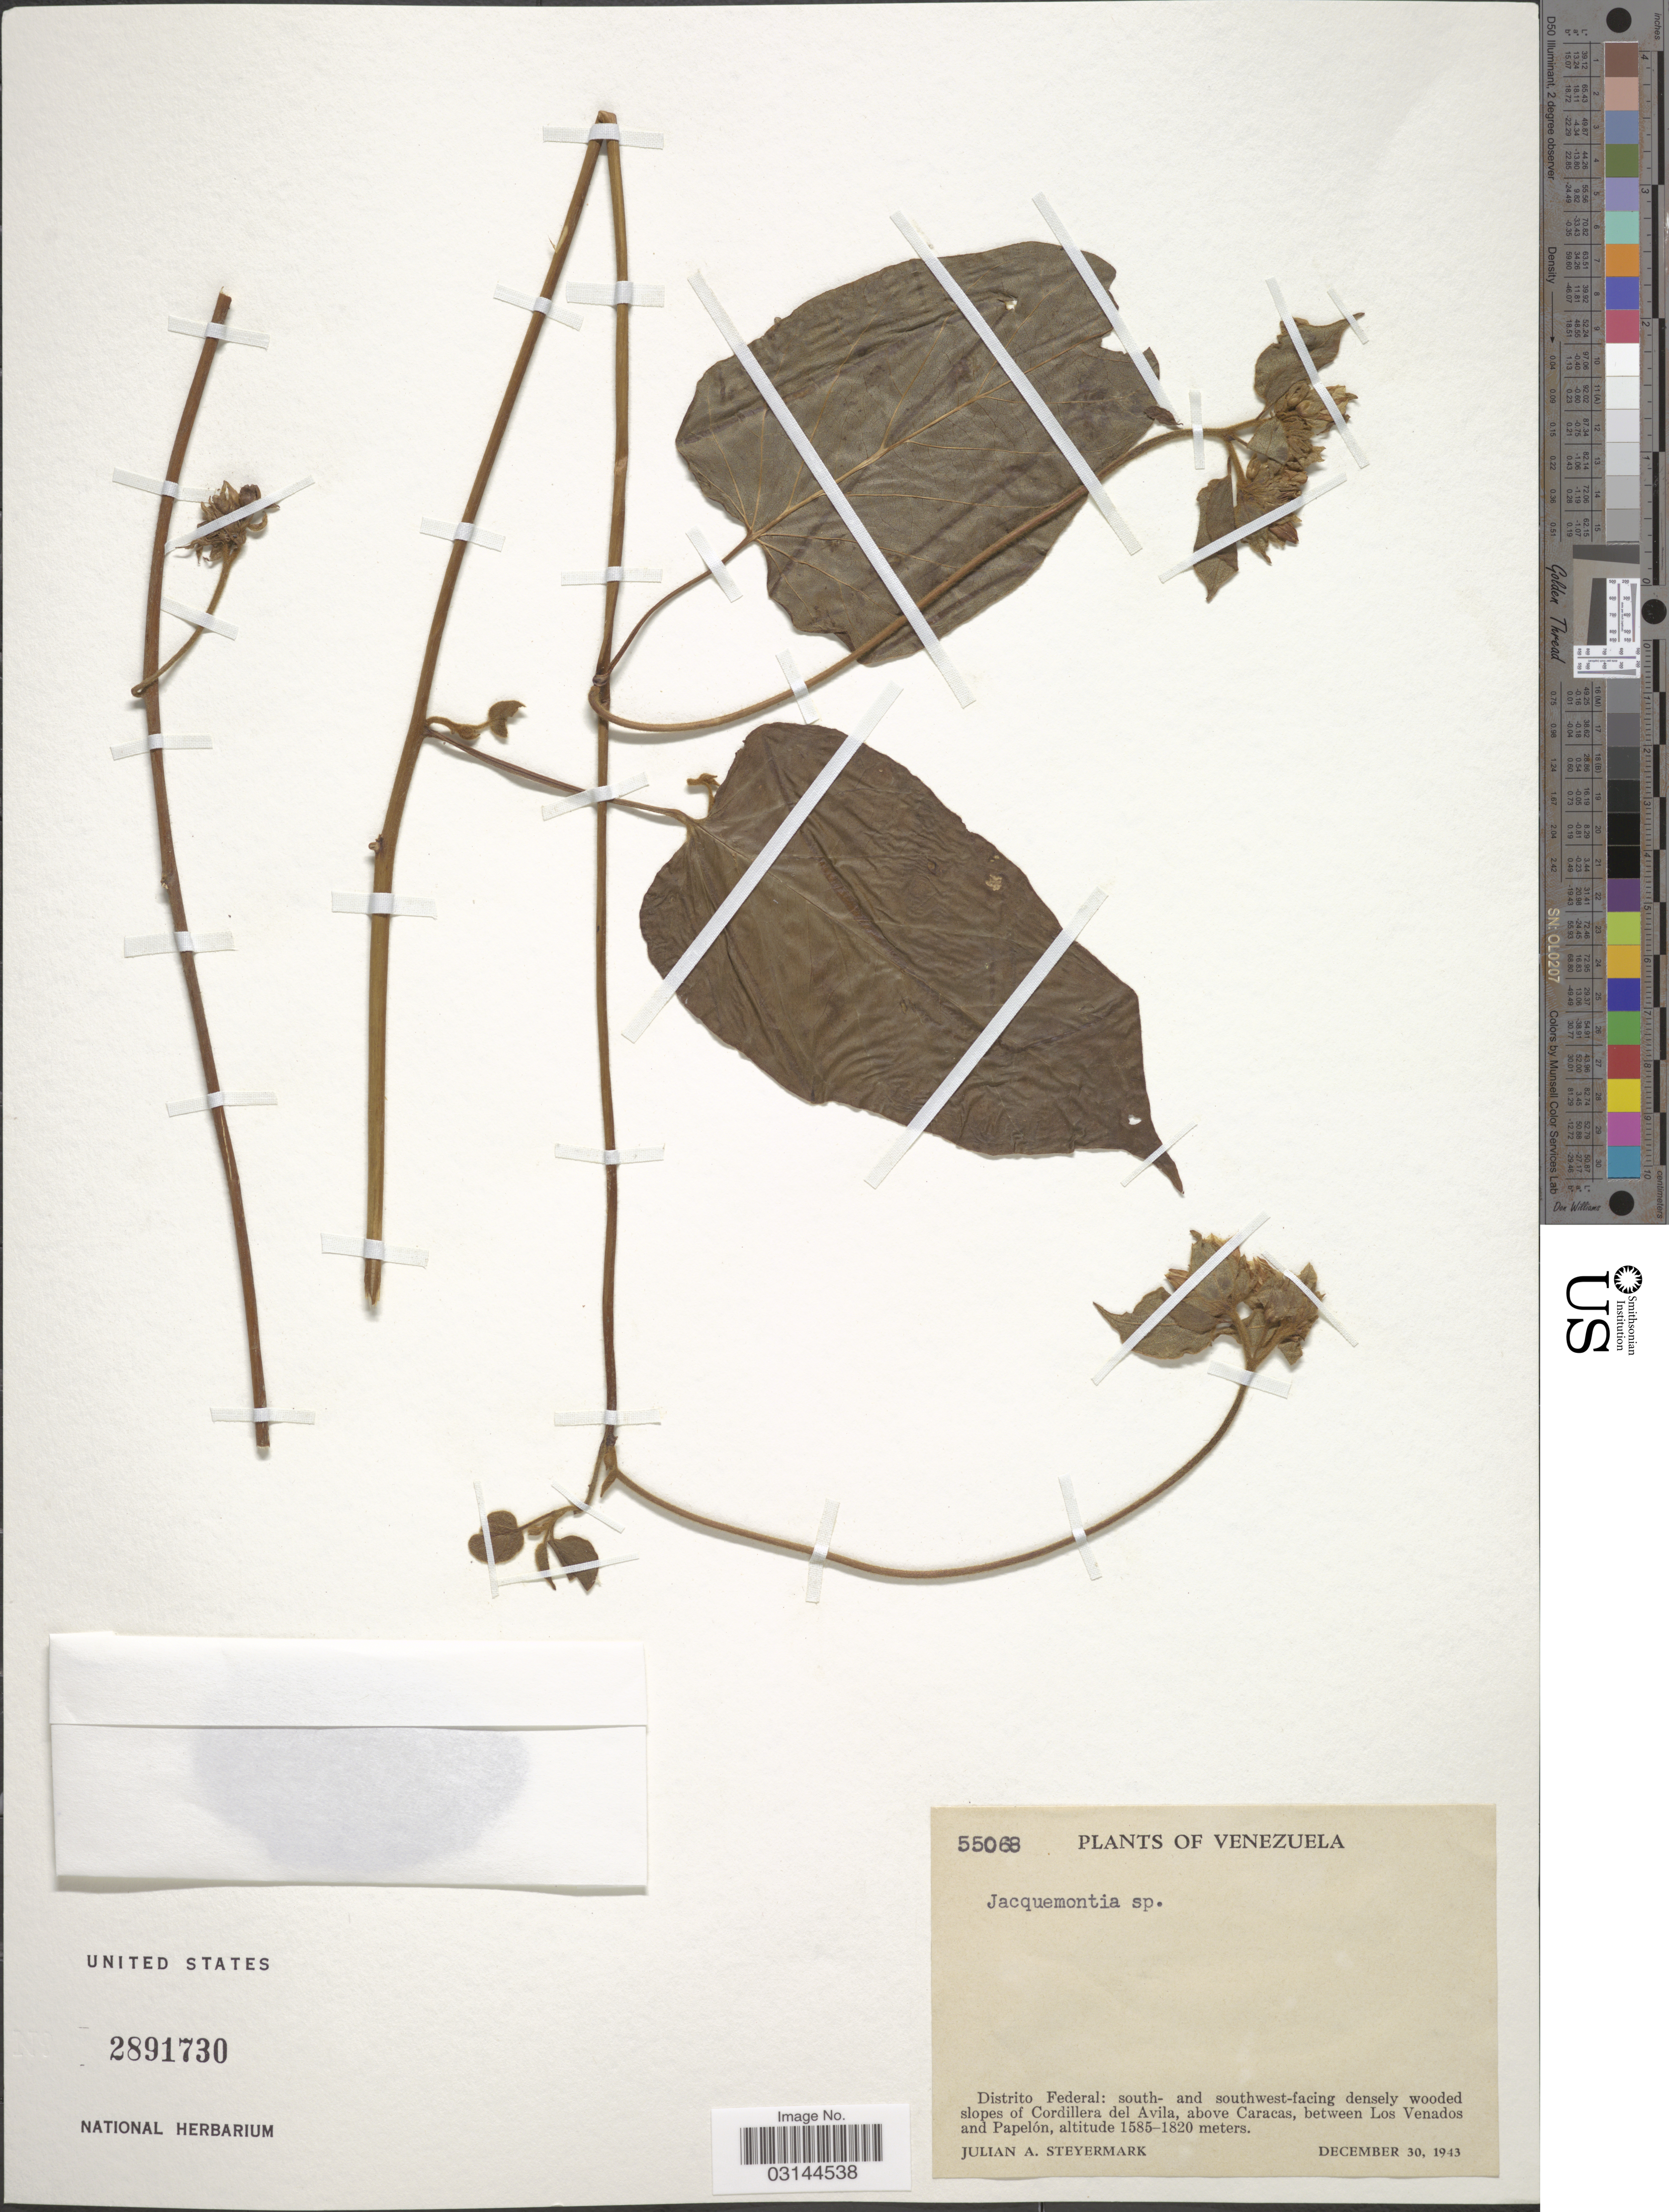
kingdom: Plantae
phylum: Tracheophyta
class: Magnoliopsida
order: Solanales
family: Convolvulaceae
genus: Jacquemontia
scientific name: Jacquemontia sp.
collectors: J. Steyermark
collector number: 55068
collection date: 1943-12-30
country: Venezuela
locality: Distrito Federal: south- and southwest-facing densely wooded slopes of Cordillera del Avila, above Caracas, between Los Venados and Papelón.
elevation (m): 1585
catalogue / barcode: US 2891730